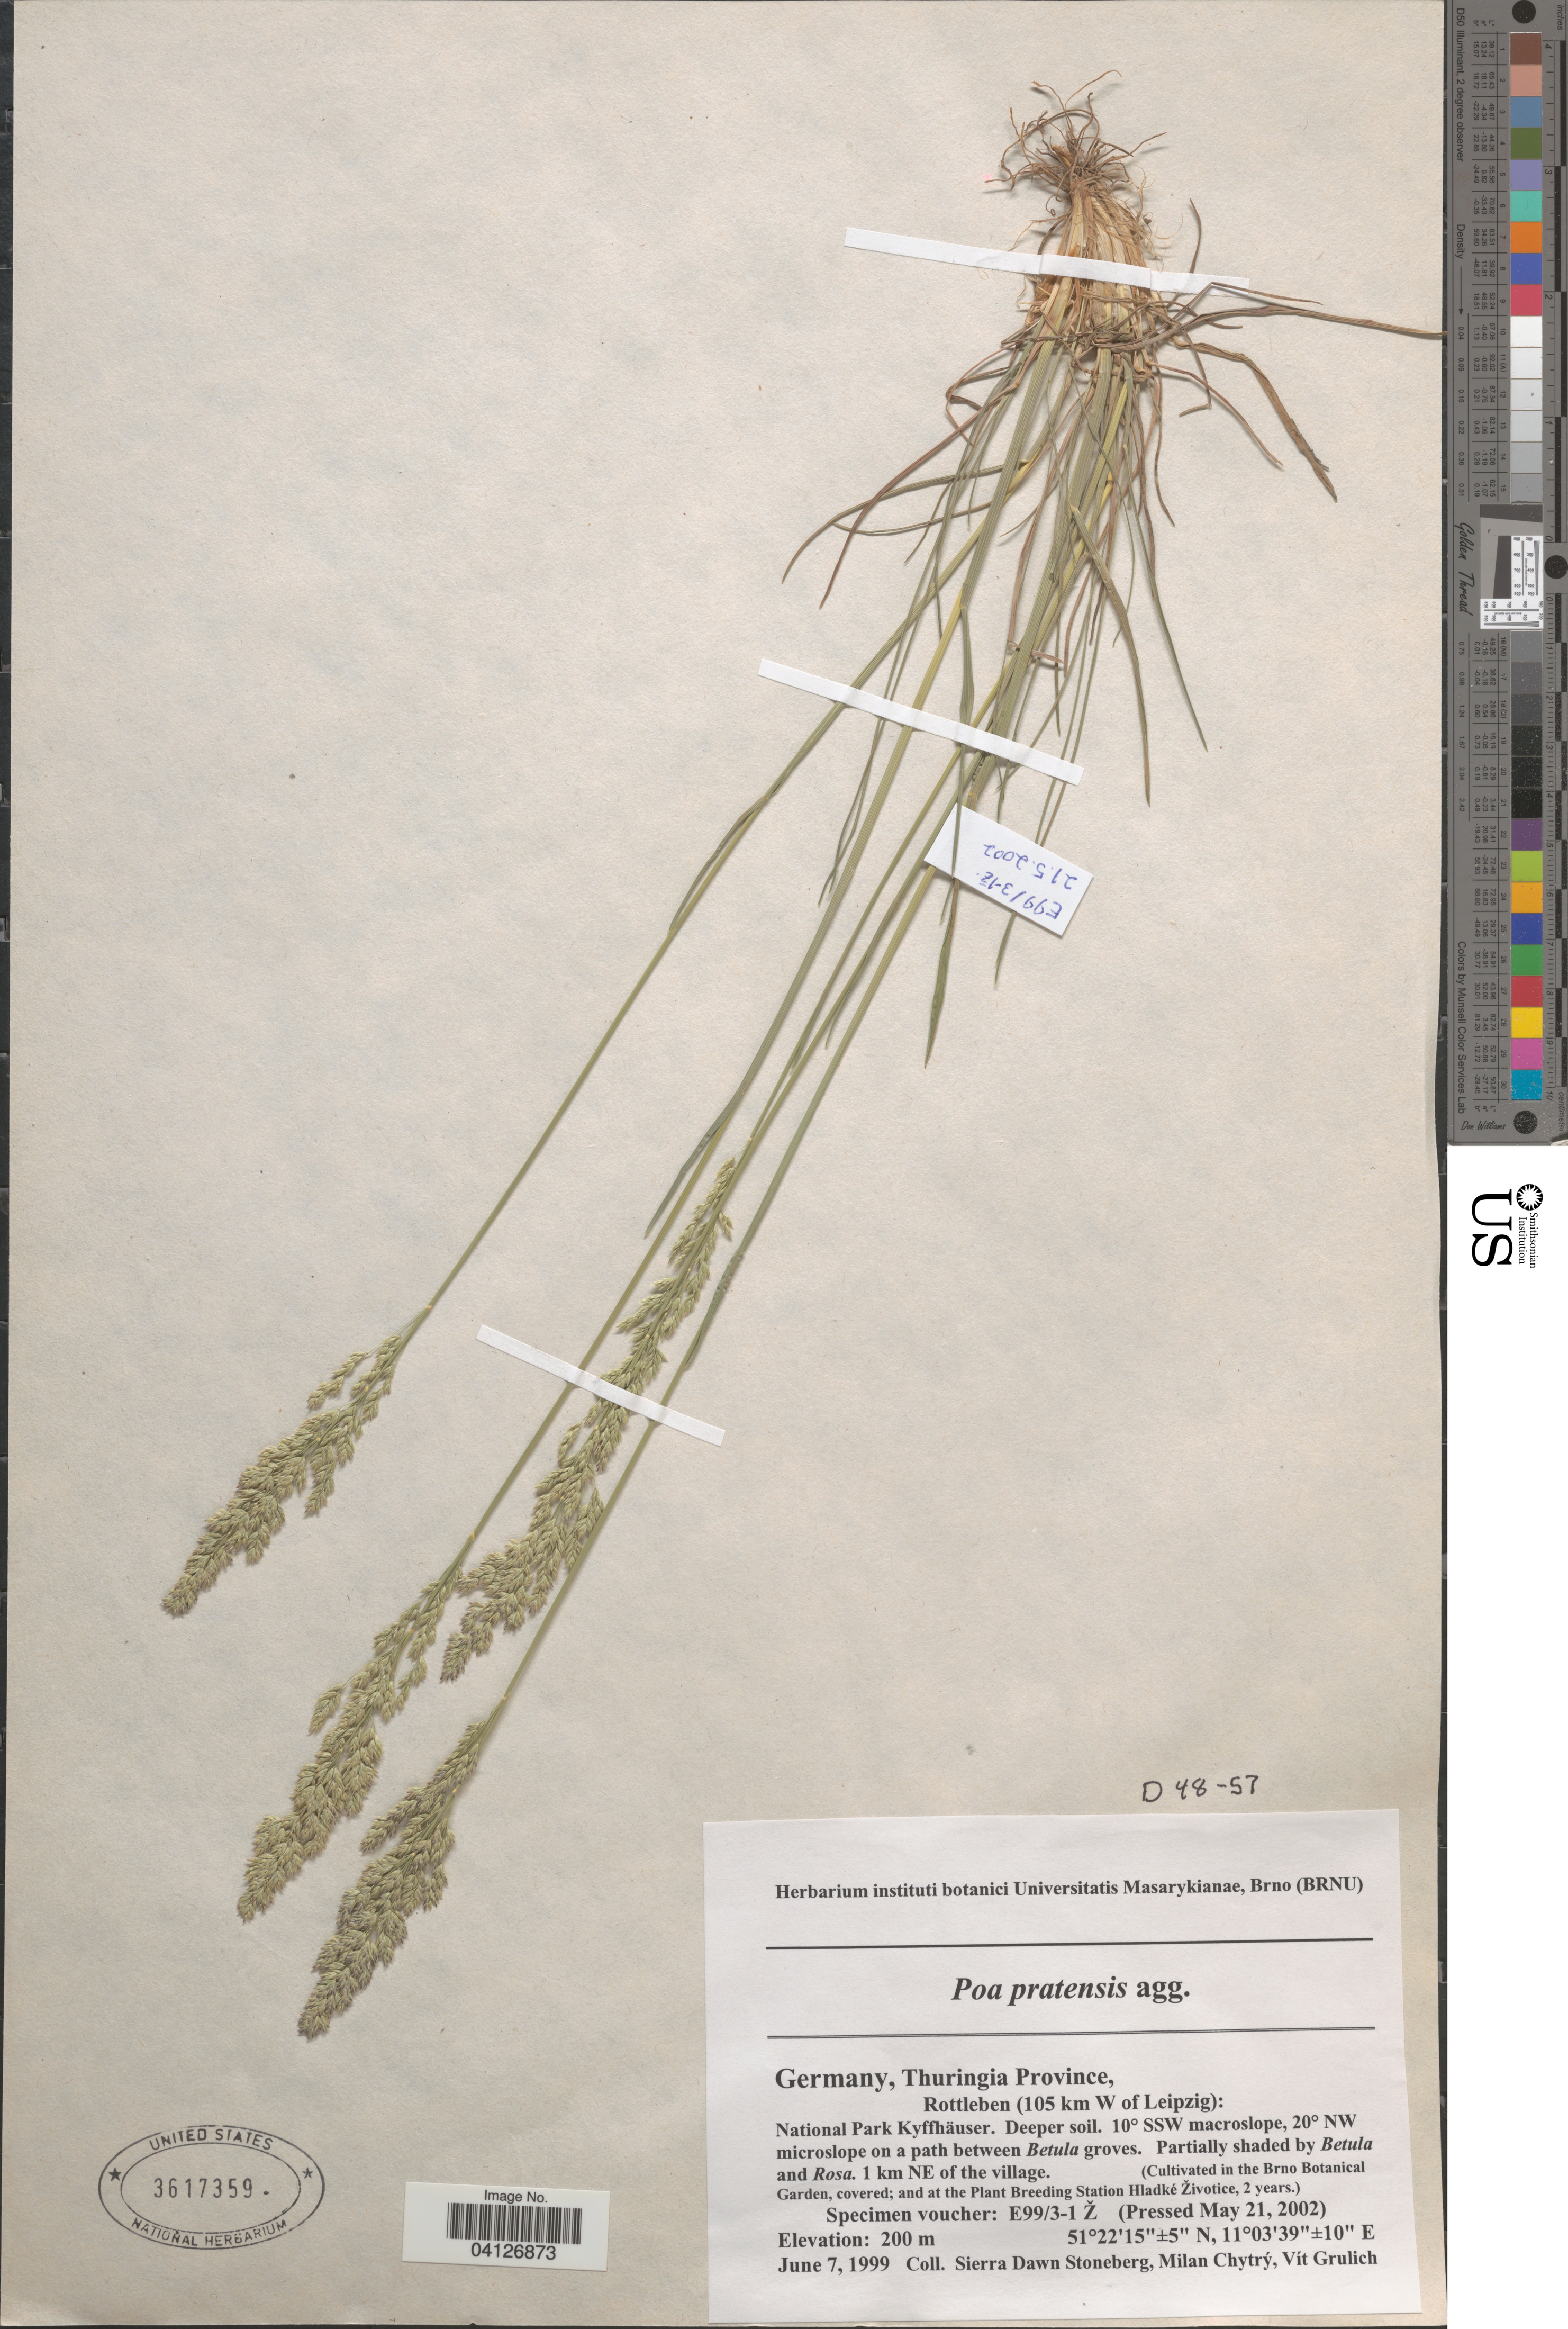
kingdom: Plantae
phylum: Tracheophyta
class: Liliopsida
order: Poales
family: Poaceae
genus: Poa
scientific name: Poa pratensis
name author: L.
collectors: Ex herb. instituti botanici Universitatis Masarykianae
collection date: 2002-05-21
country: Czechia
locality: In the Brno Botanical Garden, covered; and at the Plant Breeding Station Hladké Životice, 2 years.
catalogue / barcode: US 3617359